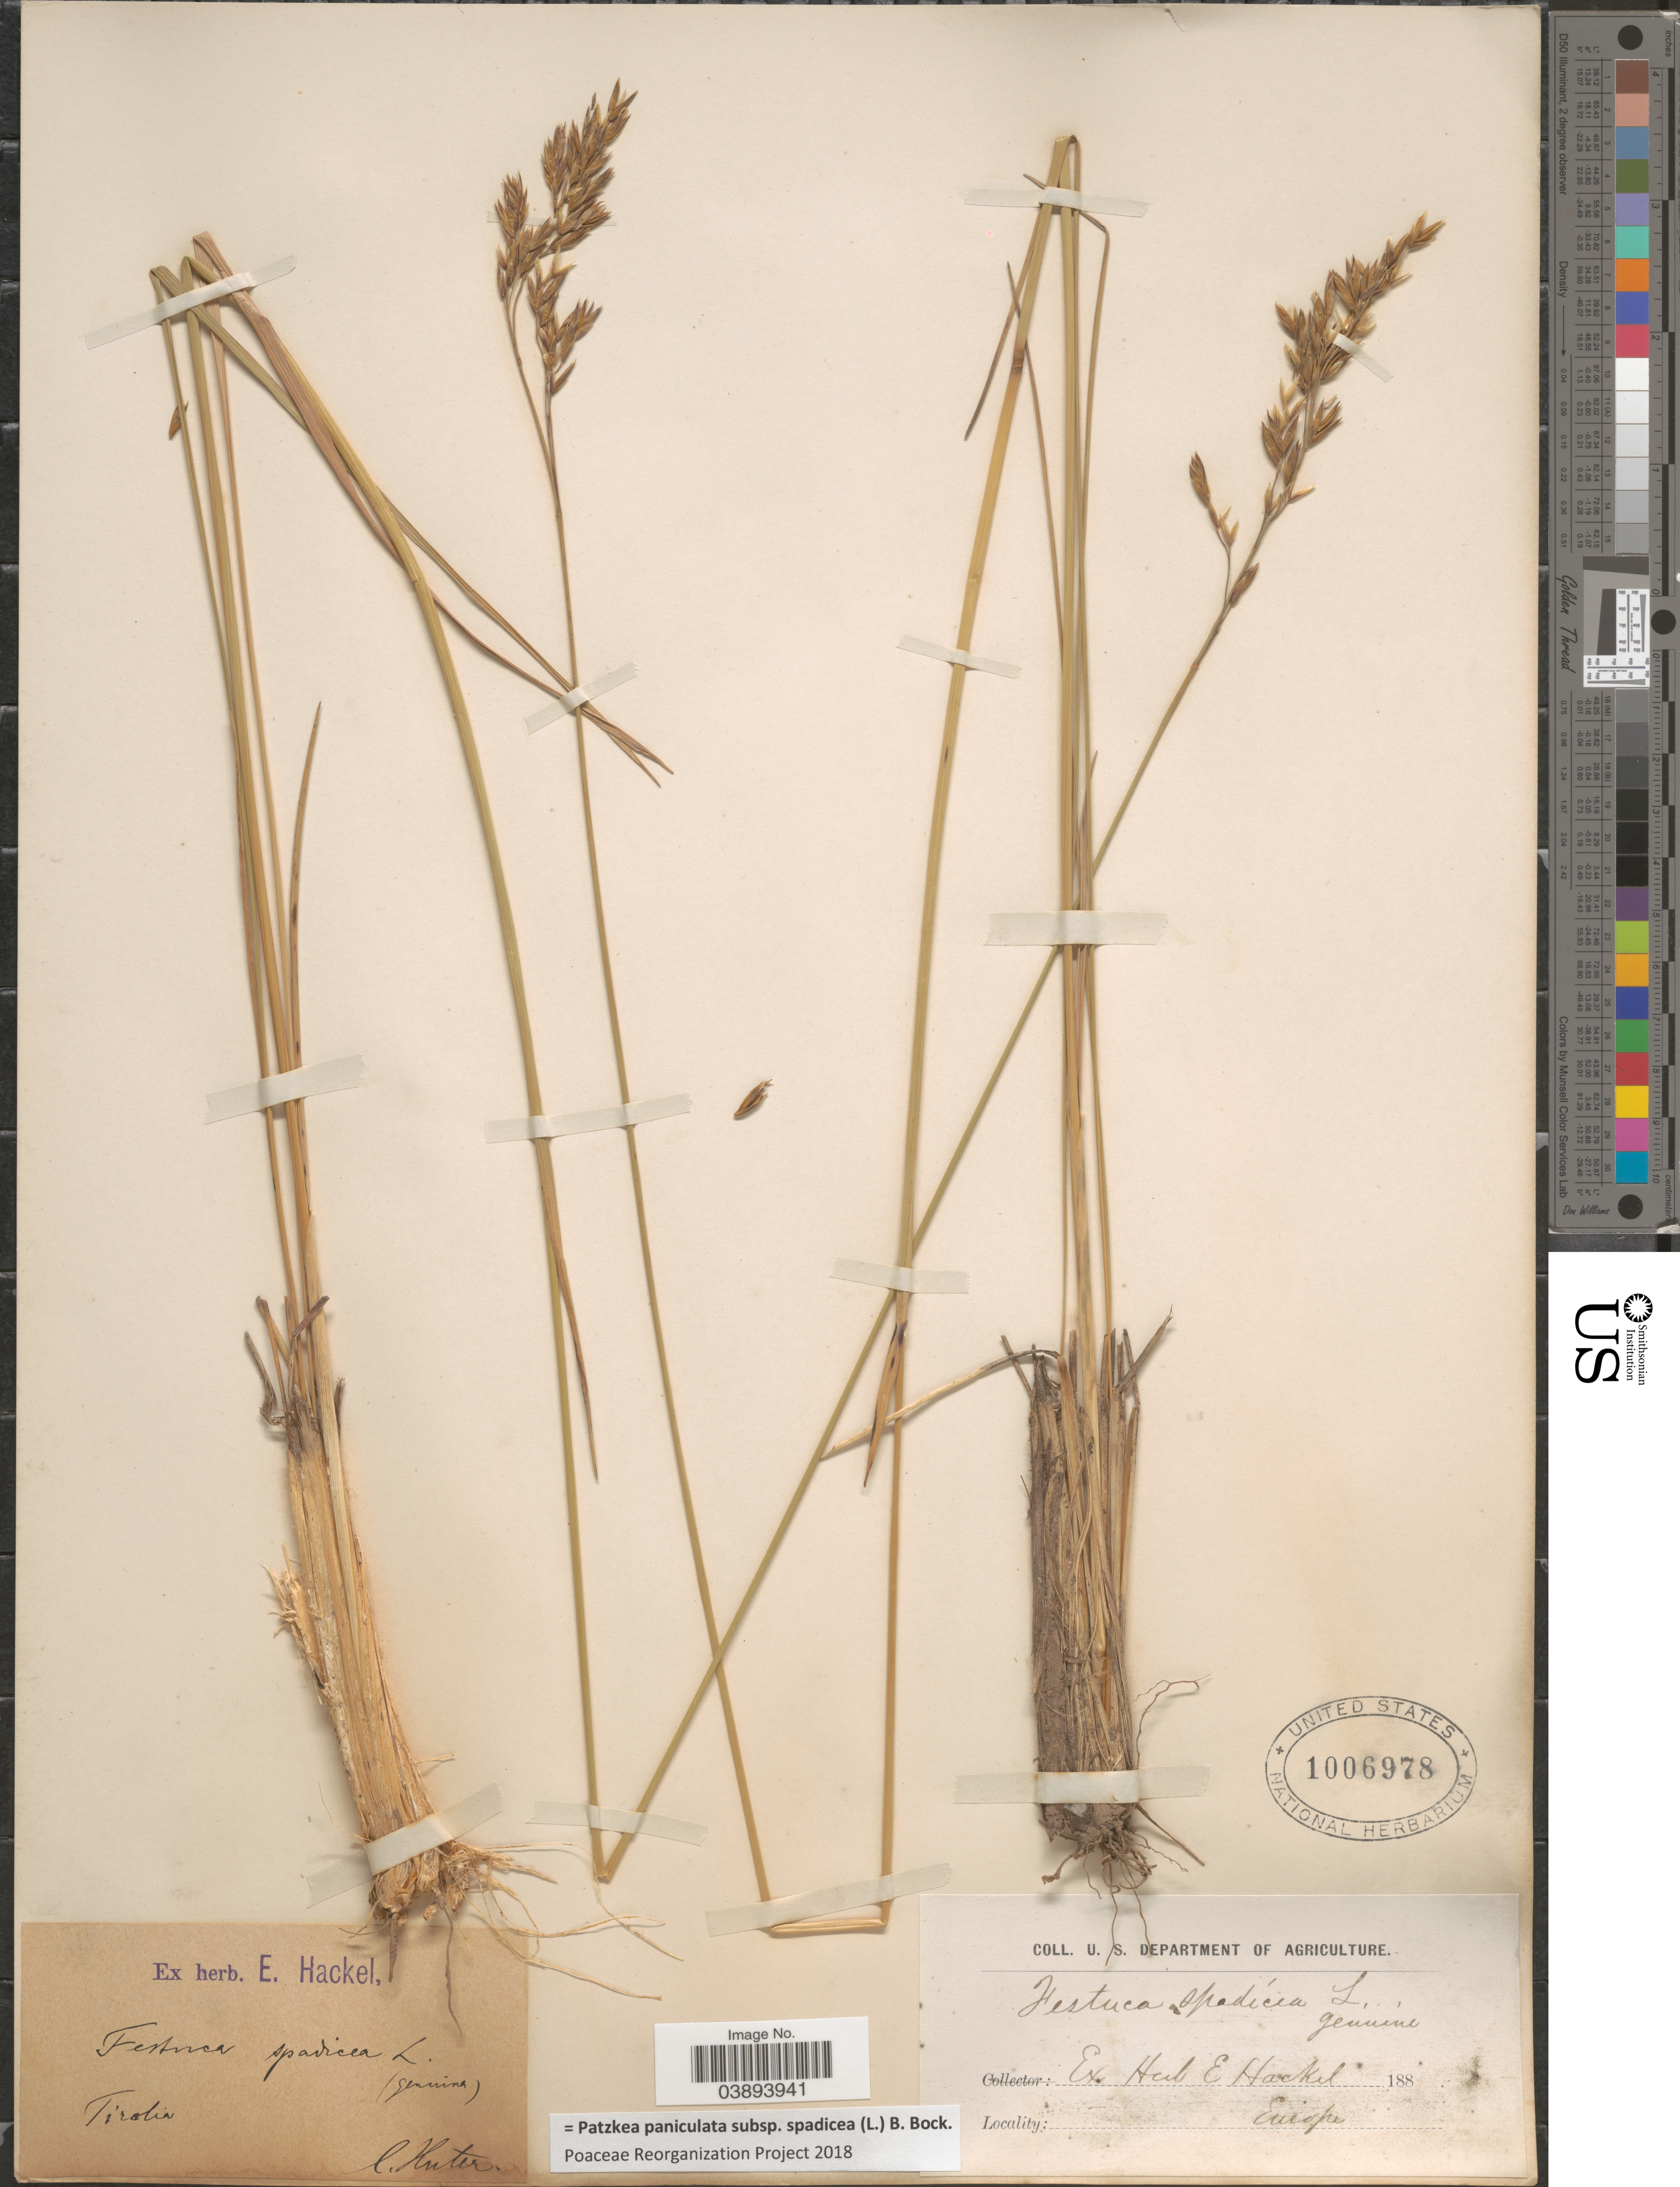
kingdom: Plantae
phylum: Tracheophyta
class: Liliopsida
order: Poales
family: Poaceae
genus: Patzkea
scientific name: Patzkea paniculata subsp. spadicea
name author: (L.) G. H. Loos & B. Bock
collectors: -. Huter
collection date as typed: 188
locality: Tirolia. Europe.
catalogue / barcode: US 1006978